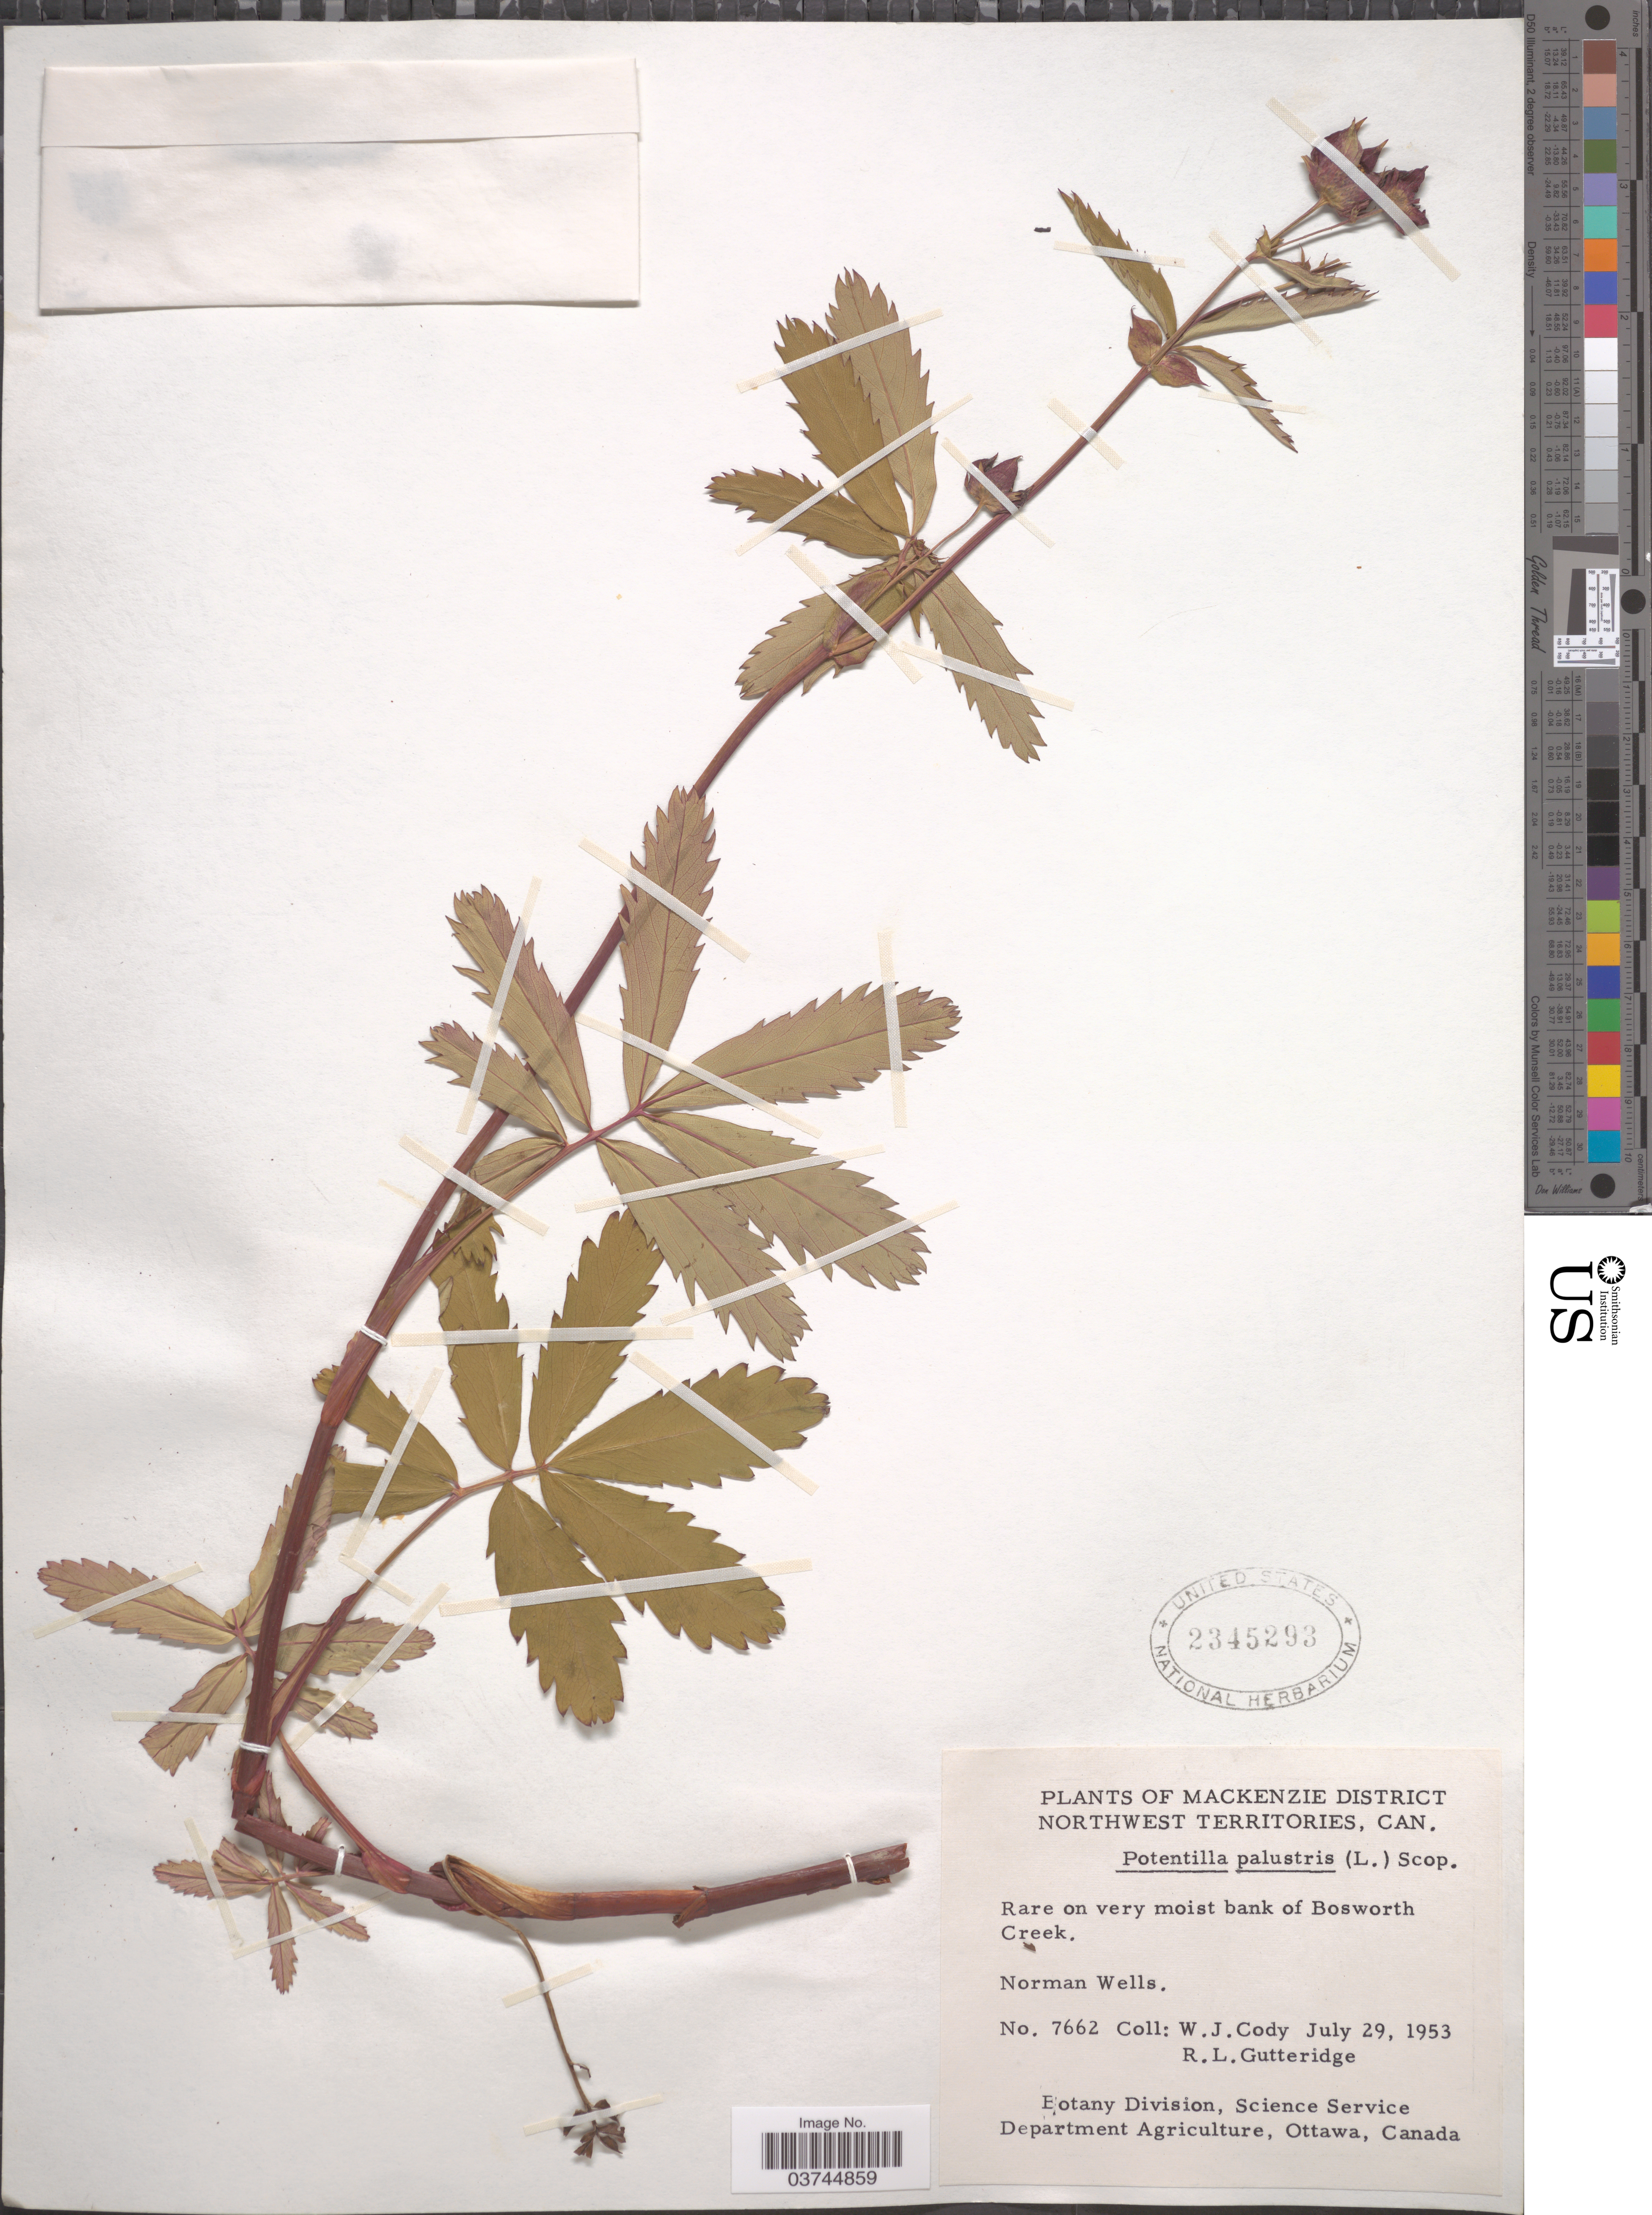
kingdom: Plantae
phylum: Tracheophyta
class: Magnoliopsida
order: Rosales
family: Rosaceae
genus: Comarum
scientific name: Comarum palustre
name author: L.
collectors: W. Cody & R. Gutteridge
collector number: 7662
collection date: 1953-07-29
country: Canada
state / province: Northwest Territories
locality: Mackenzie District. Moist bank of Bosworth Creek. Norman Wells.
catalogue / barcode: US 2345293